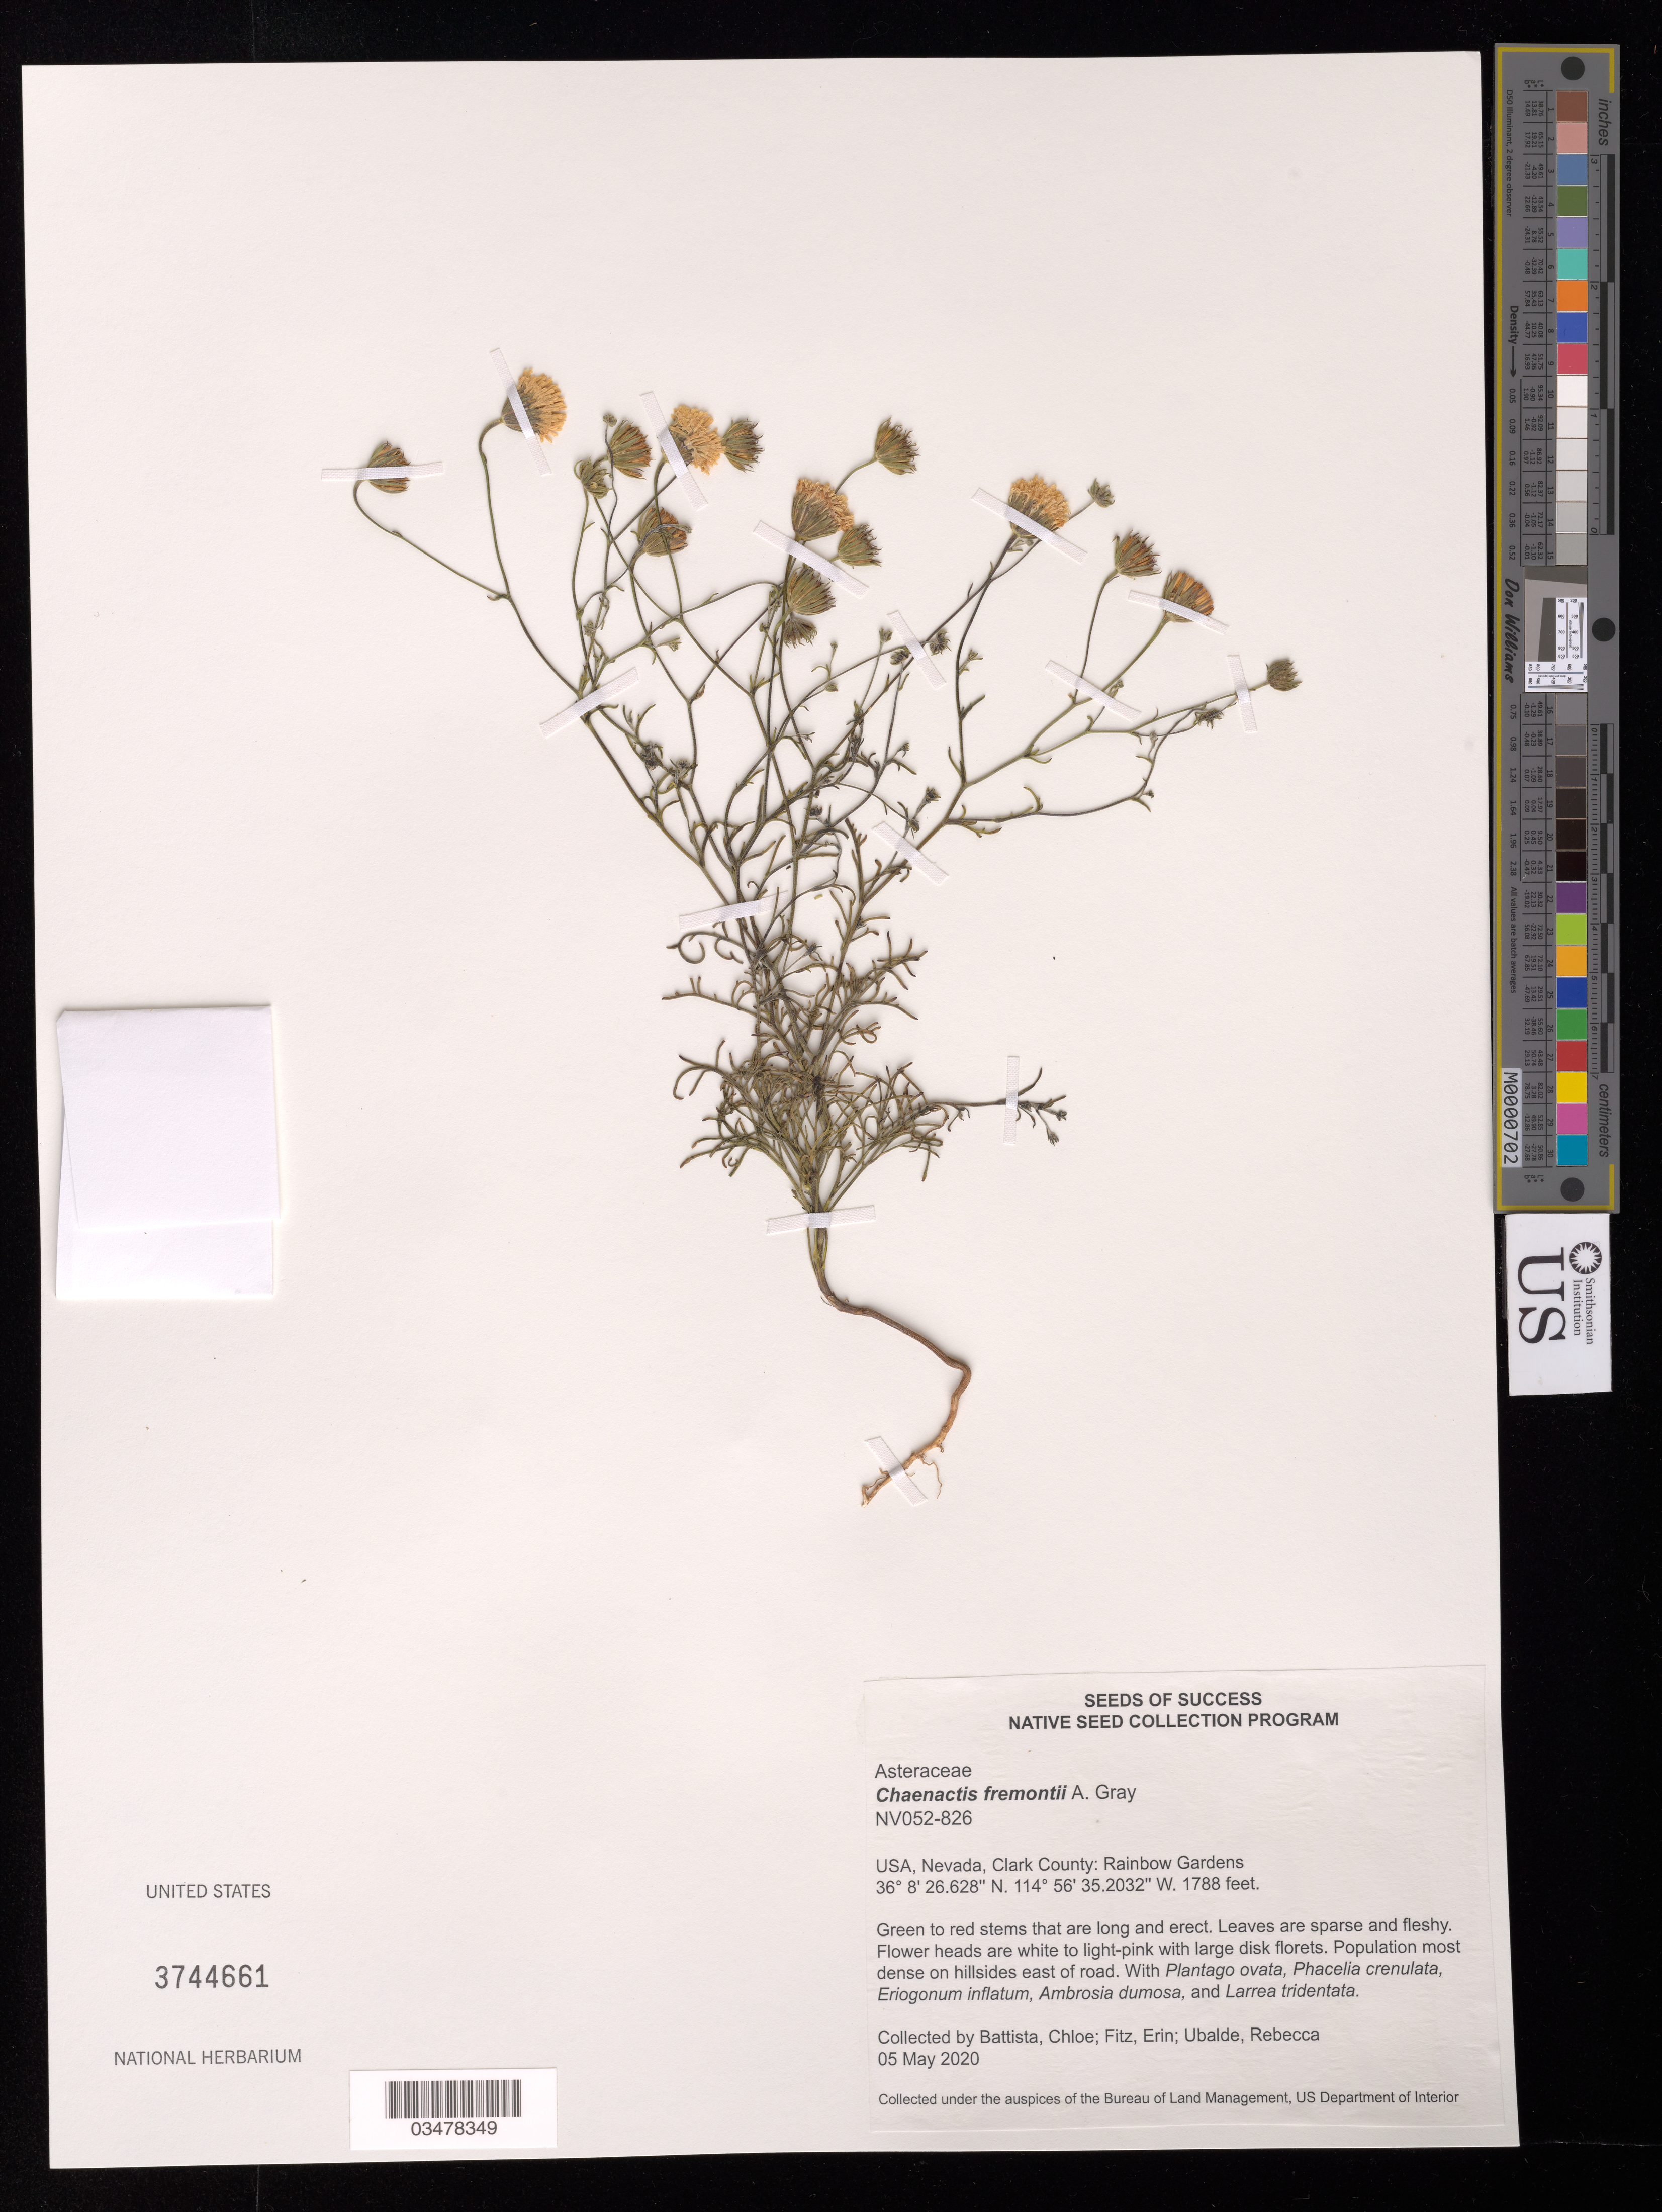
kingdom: Plantae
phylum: Tracheophyta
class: Magnoliopsida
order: Asterales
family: Asteraceae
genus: Chaenactis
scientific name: Chaenactis fremontii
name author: A. Gray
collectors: C. Battista, E. Fitz & R. Ubalde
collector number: NV052-826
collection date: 2020-05-05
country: United States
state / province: Nevada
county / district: Clark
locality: Rainbow Gardens.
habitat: Hillsides. With Plantago ovata, Ambrosia dumosa, Larrea tridentata, etc.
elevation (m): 545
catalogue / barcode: US 3744661